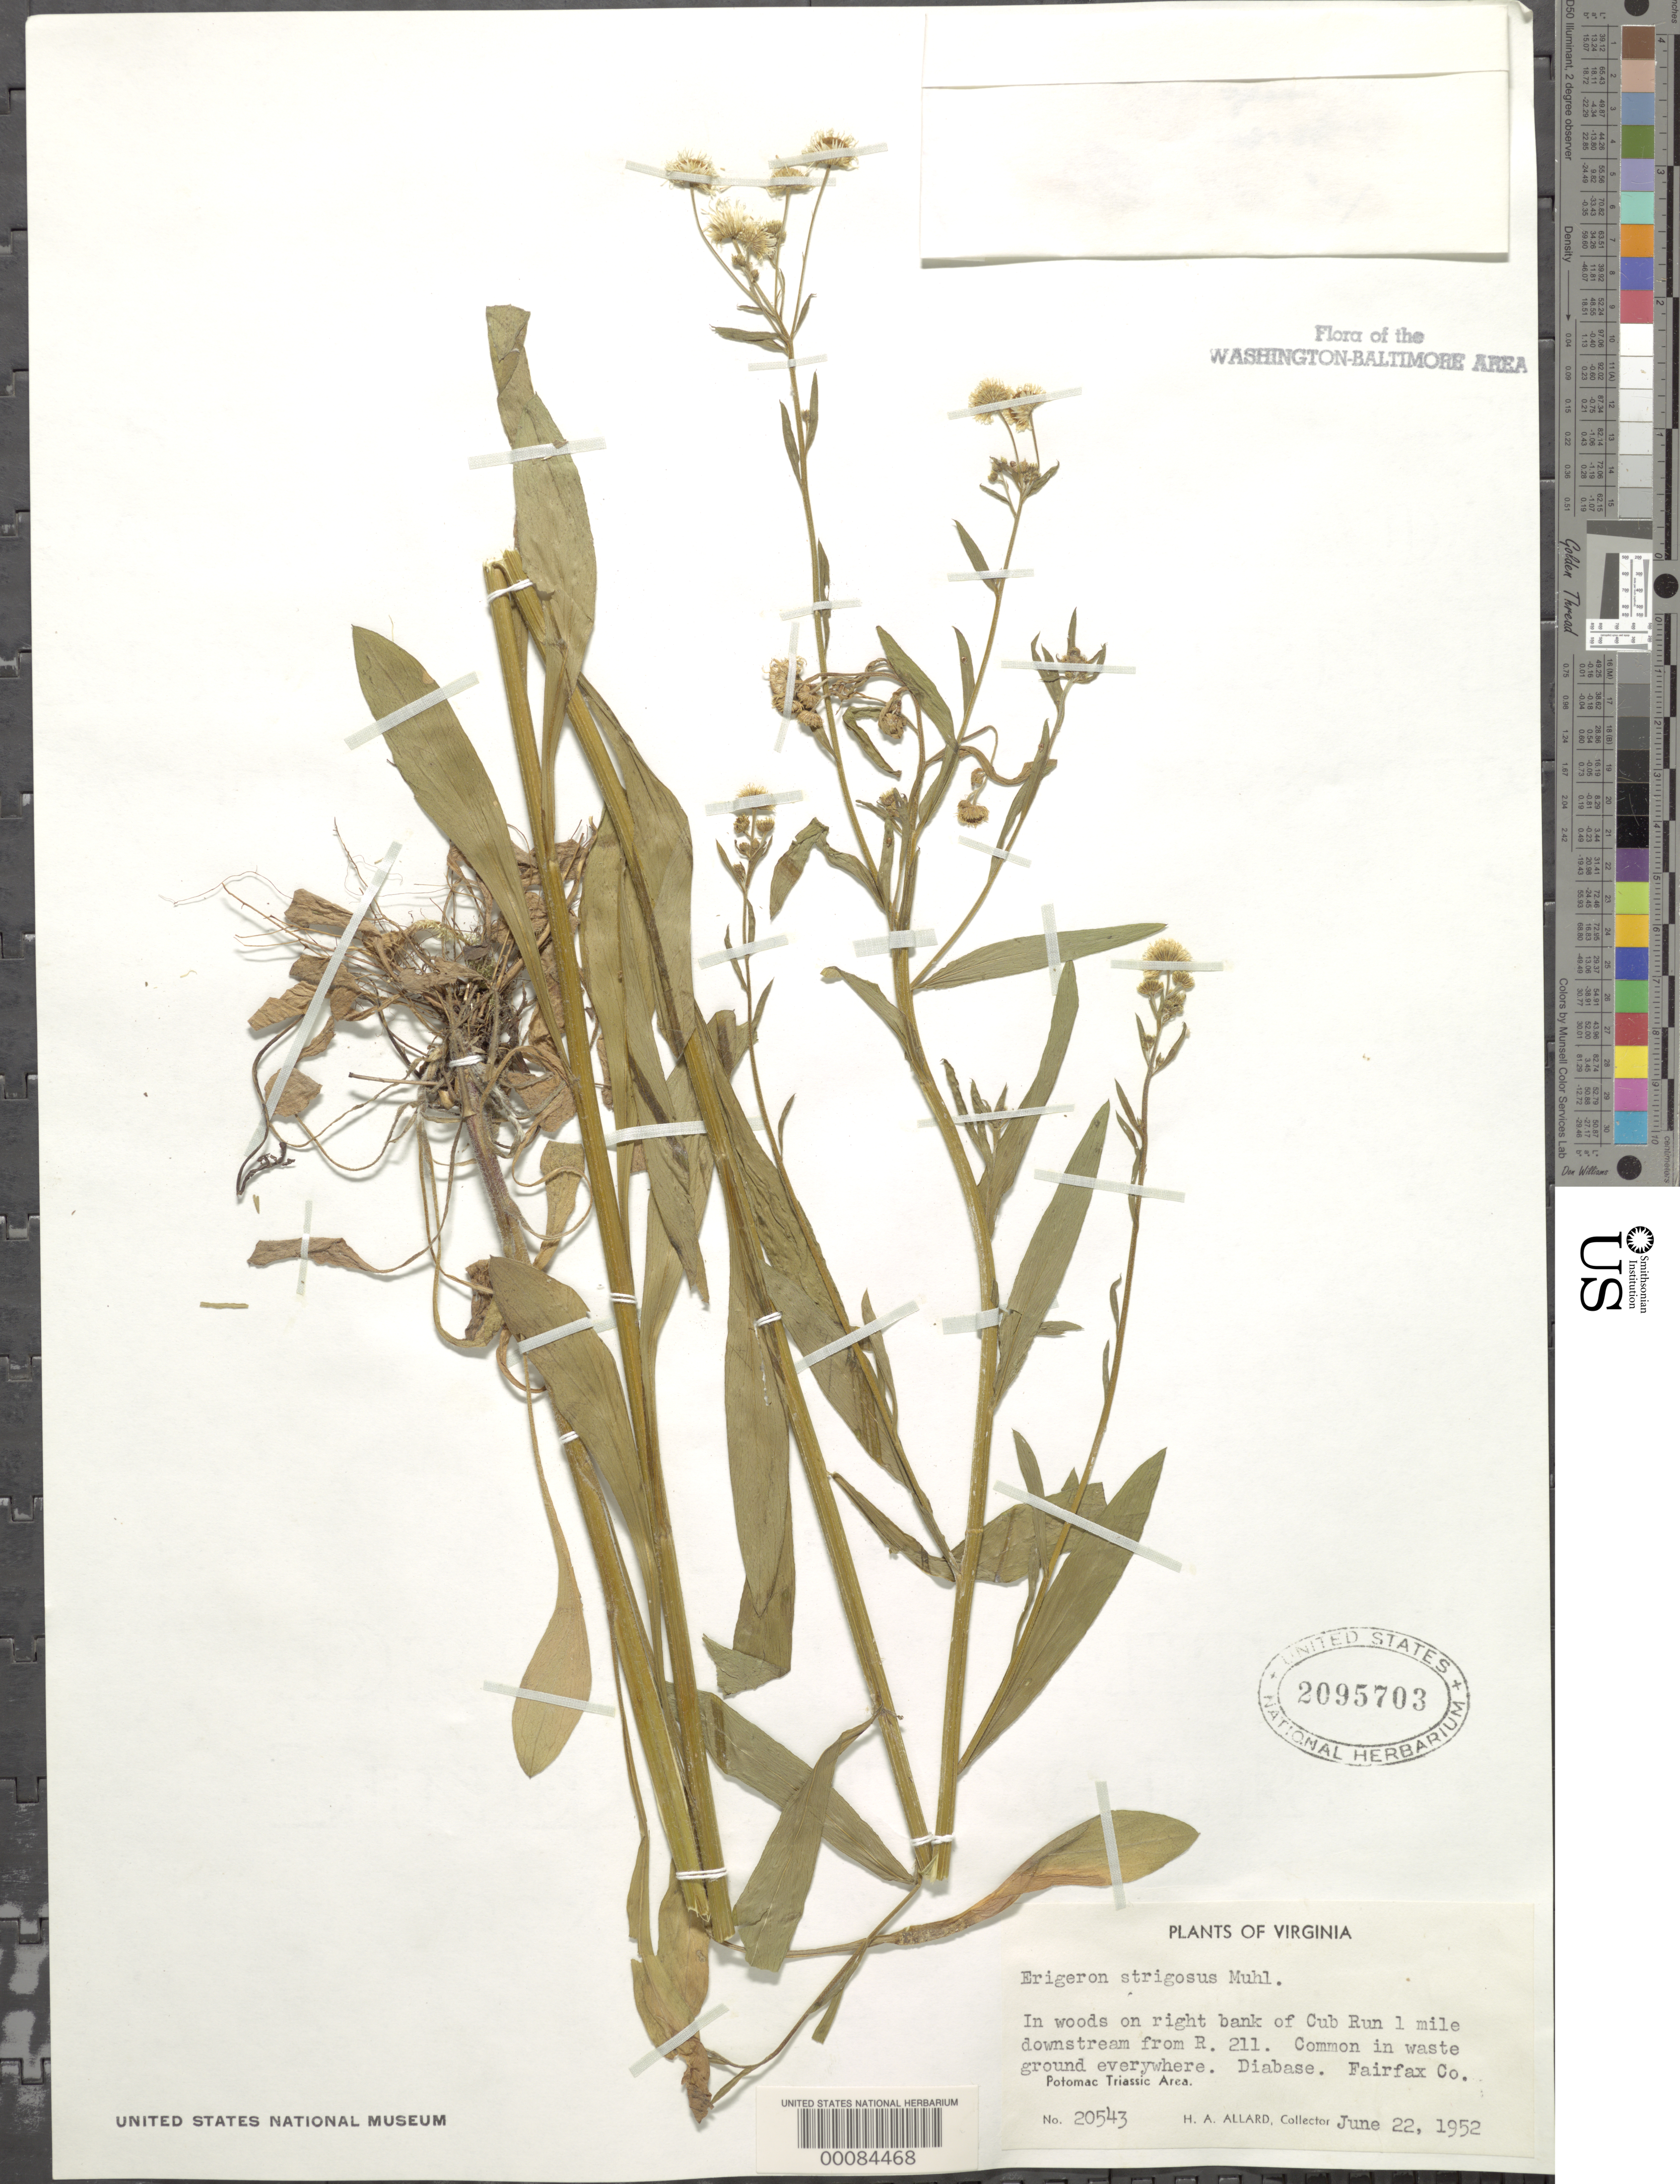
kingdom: Plantae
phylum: Tracheophyta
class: Magnoliopsida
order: Asterales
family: Asteraceae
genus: Erigeron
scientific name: Erigeron strigosus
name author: Muhl. ex Willd.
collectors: H. A. Allard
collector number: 20543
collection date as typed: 22 Jun 1952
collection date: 1952-06-22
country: United States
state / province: Virginia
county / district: Fairfax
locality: Cub Run downstream from Rt. 211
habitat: Waste ground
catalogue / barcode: US 2095703